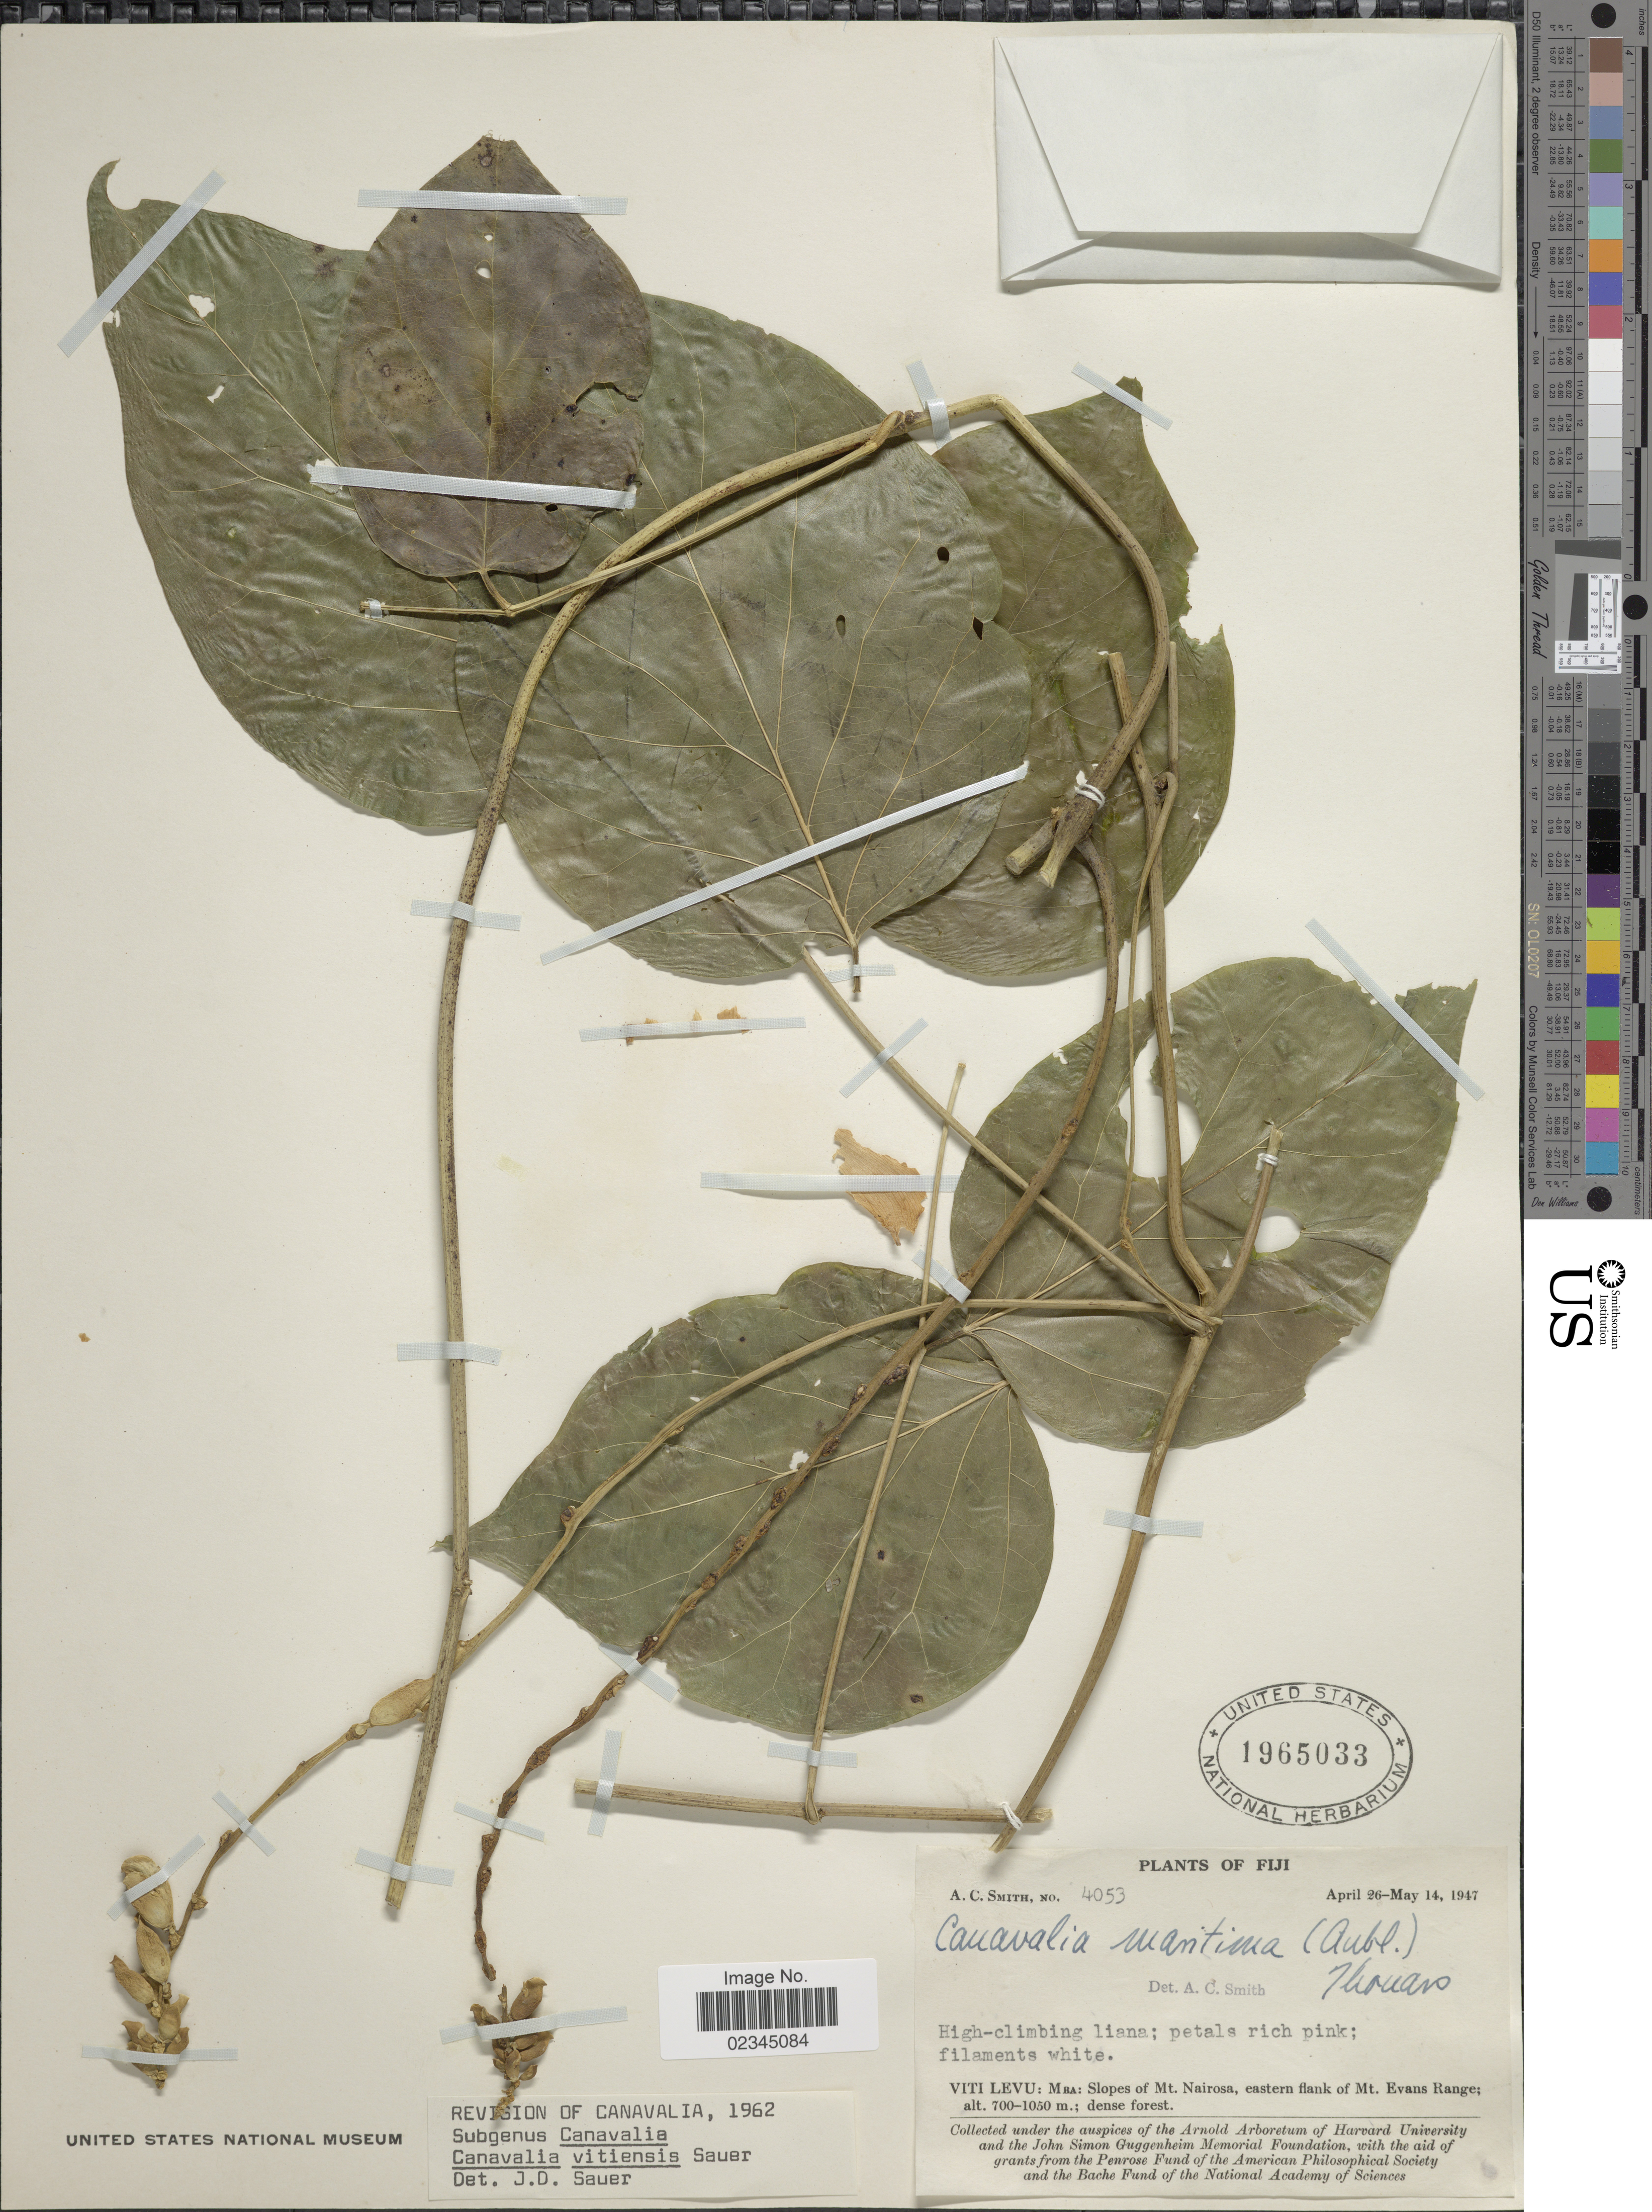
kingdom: Plantae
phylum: Tracheophyta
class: Magnoliopsida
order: Fabales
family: Fabaceae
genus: Canavalia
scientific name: Canavalia vitiensis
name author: Sauer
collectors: A. C. Smith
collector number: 4053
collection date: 1947-04-26/1947-05-14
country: Fiji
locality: Viti Levu: MBa: Slopes of Mt. Nairoa, eastern flank of Mt. Evans Range.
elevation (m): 700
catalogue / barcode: US 1965033